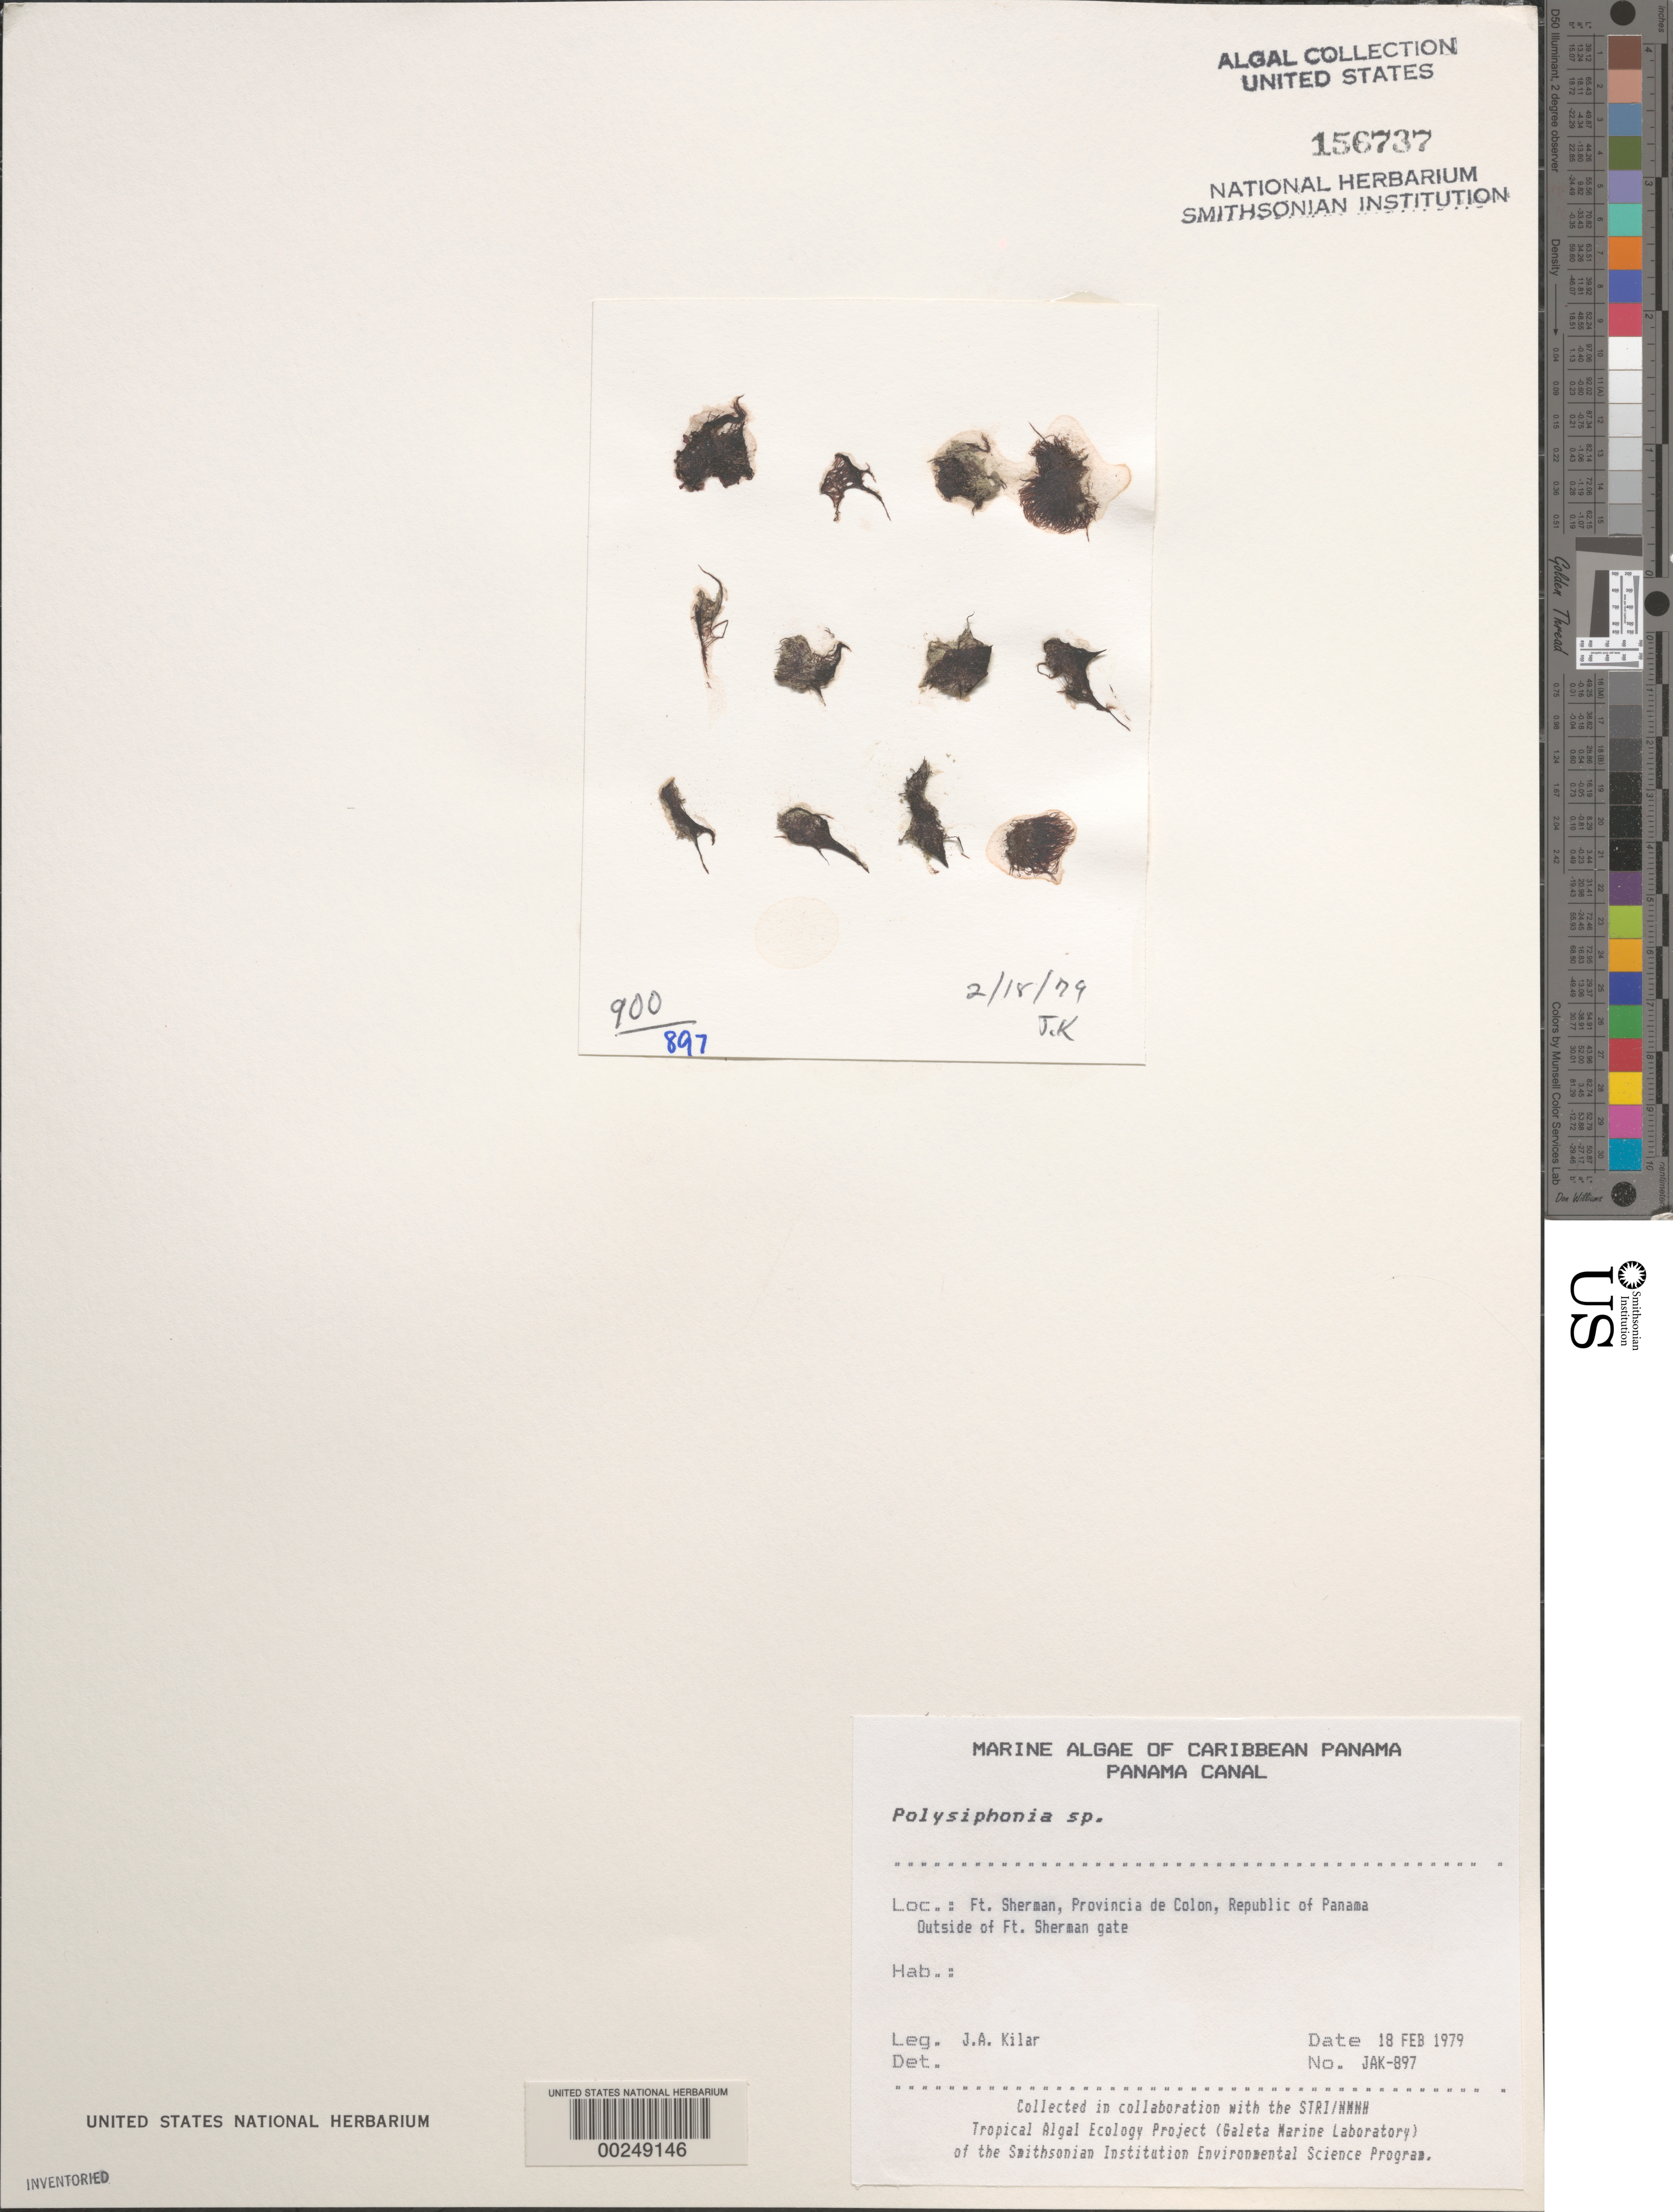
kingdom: Plantae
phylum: Rhodophyta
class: Florideophyceae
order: Ceramiales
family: Rhodomelaceae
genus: Polysiphonia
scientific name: Polysiphonia sp.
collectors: J. A. Kilar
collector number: JAK-897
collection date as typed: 18 Feb 1979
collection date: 1979-02-18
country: Panama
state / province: Colón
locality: Fort Sherman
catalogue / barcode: US 156737